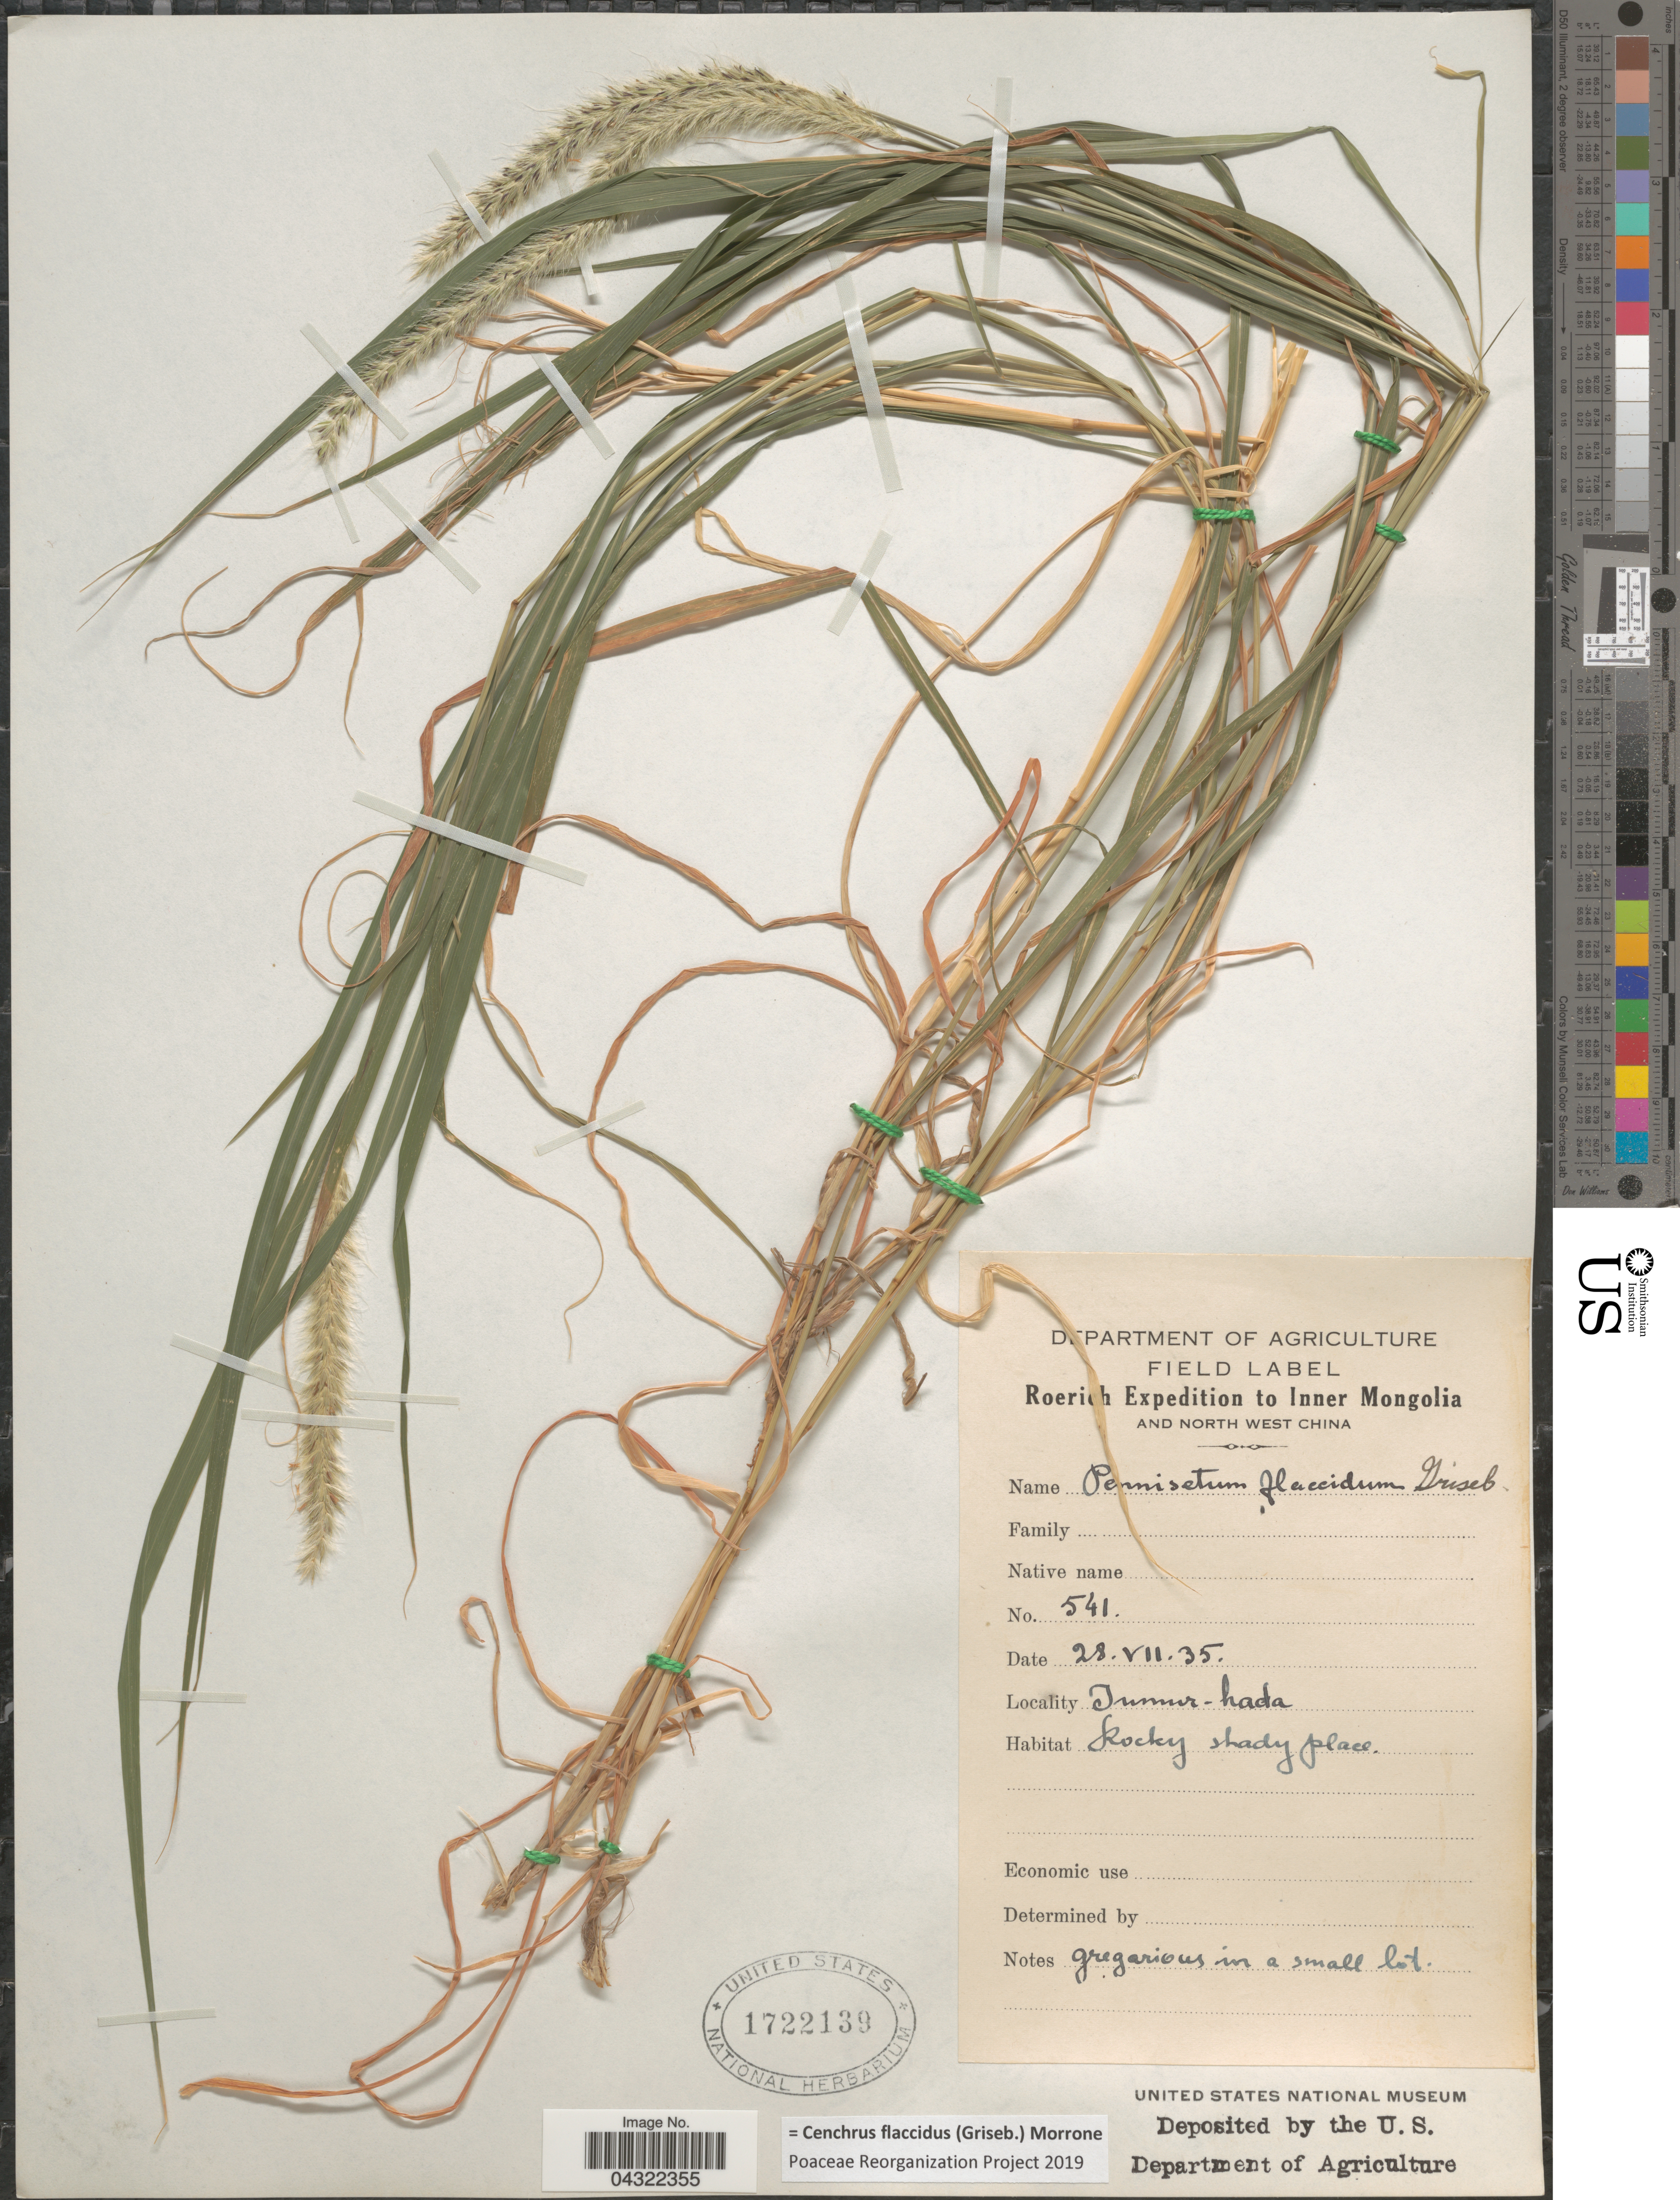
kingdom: Plantae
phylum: Tracheophyta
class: Liliopsida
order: Poales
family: Poaceae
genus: Cenchrus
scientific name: Cenchrus flaccidus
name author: (Griseb.) Morrone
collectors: Roerich Expedition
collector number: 541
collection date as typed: Transcribed d/m/y: 28/7/35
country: China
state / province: Nei Monggol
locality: Inner Mongolia and North West China. Jumur-hada.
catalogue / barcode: US 1722139